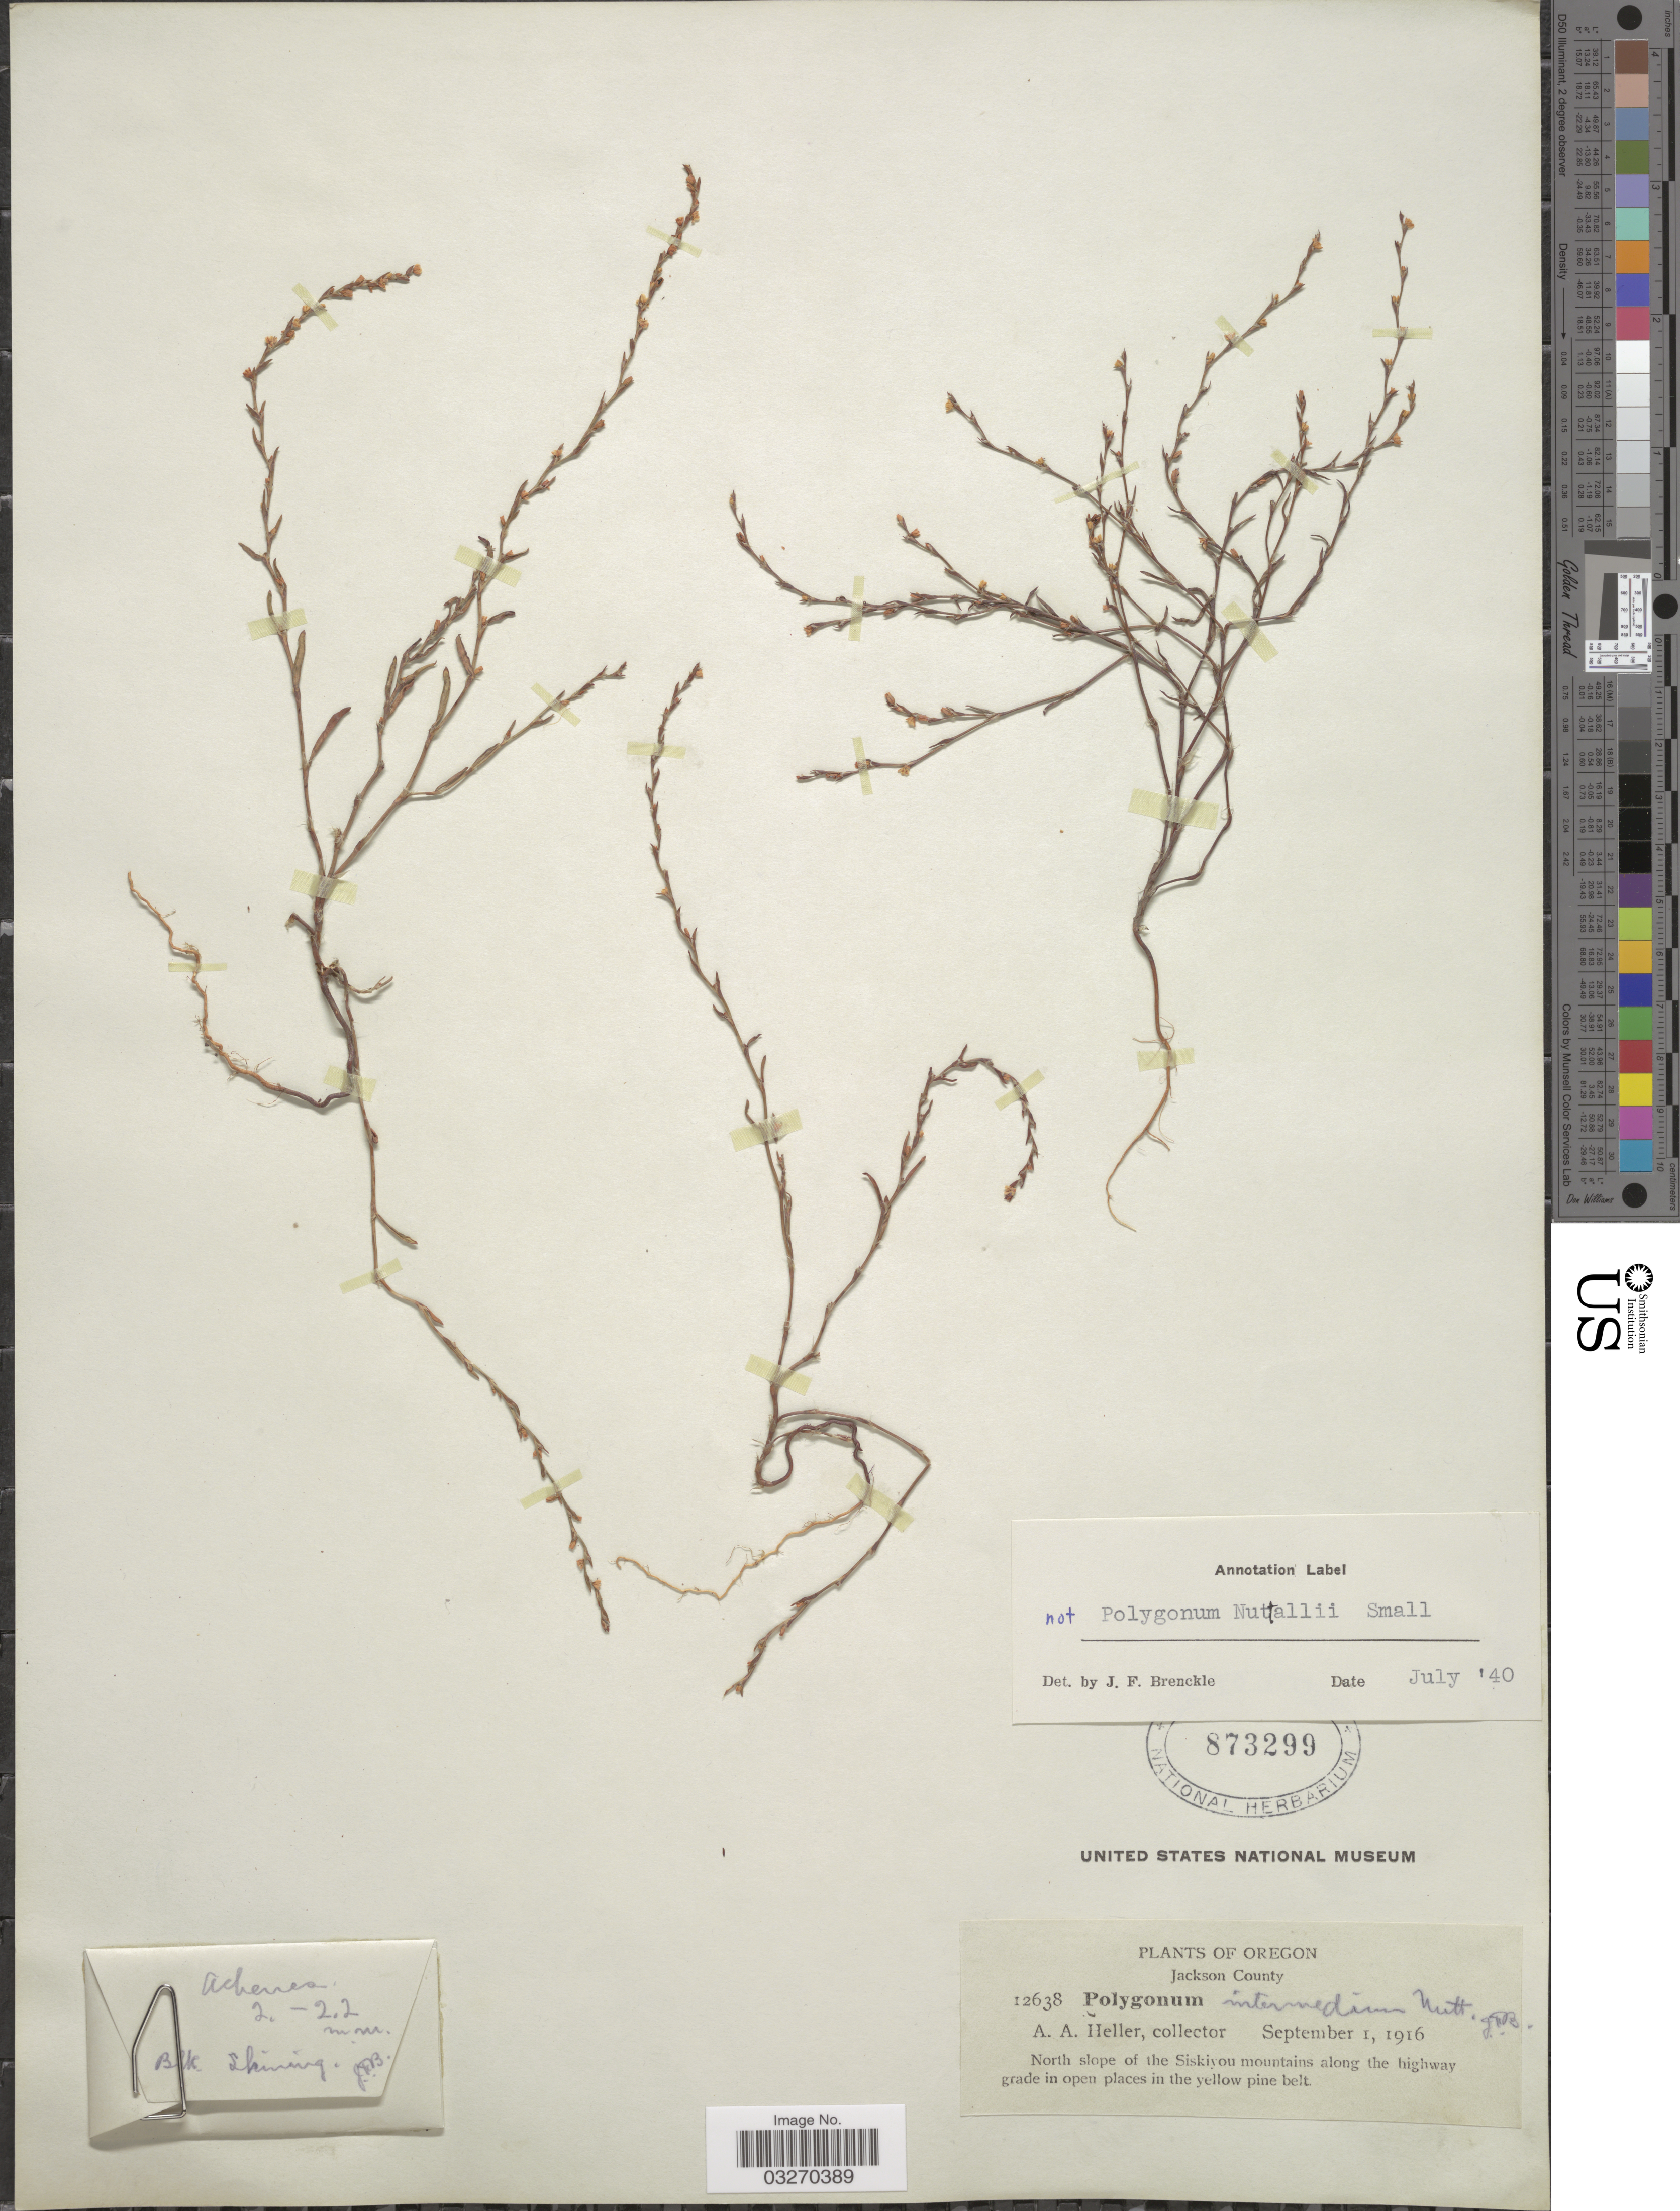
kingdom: Plantae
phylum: Tracheophyta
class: Magnoliopsida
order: Caryophyllales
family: Polygonaceae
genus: Polygonum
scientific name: Polygonum nuttallii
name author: Small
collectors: A. A. Heller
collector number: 12638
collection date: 1916-09-01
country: United States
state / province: Oregon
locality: Jackson County. North slope of Siskiyou mountains along the highway grade in open places in the yellow pine belt.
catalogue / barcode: US 873299